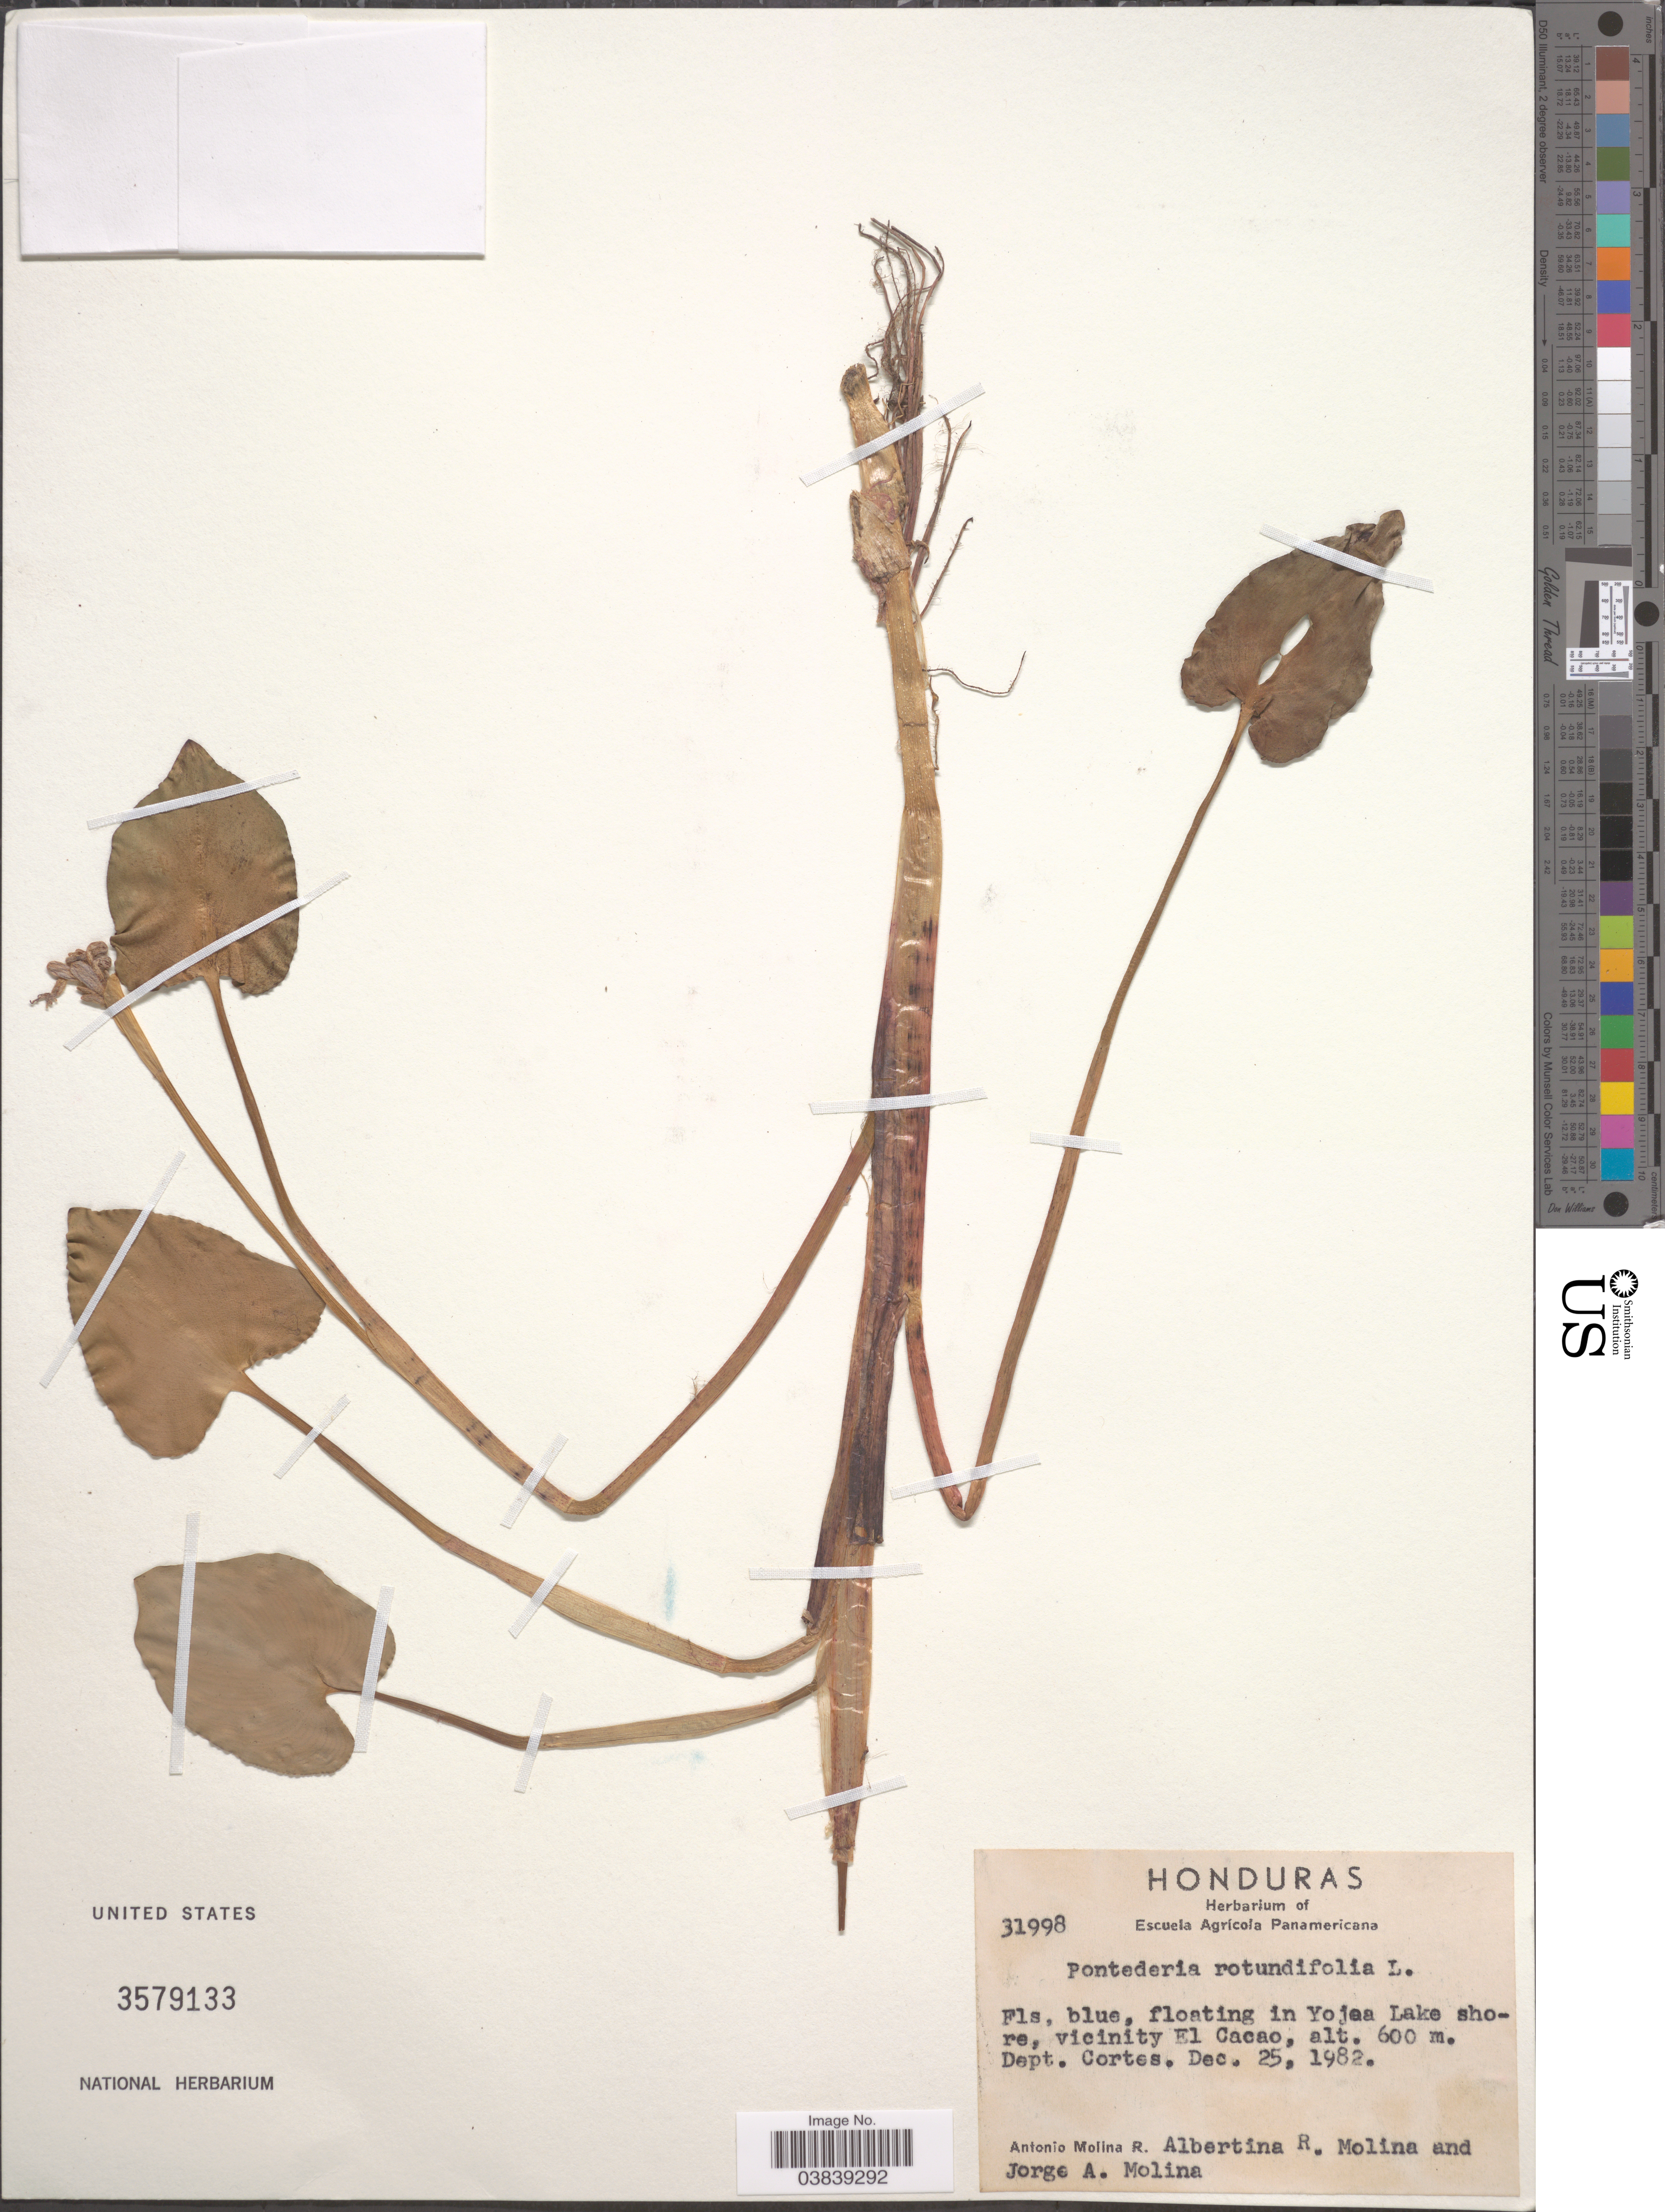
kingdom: Plantae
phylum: Tracheophyta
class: Liliopsida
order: Commelinales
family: Pontederiaceae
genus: Pontederia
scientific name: Pontederia rotundifolia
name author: L. f.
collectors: A. Molina R., A. R. Molina & J. A. Molina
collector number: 31998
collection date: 1982-12-25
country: Honduras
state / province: Cortes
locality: Floating in Yojoa Lake shore, vicinity El Cacao. Dept. Cortes.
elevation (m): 600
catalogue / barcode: US 3579133